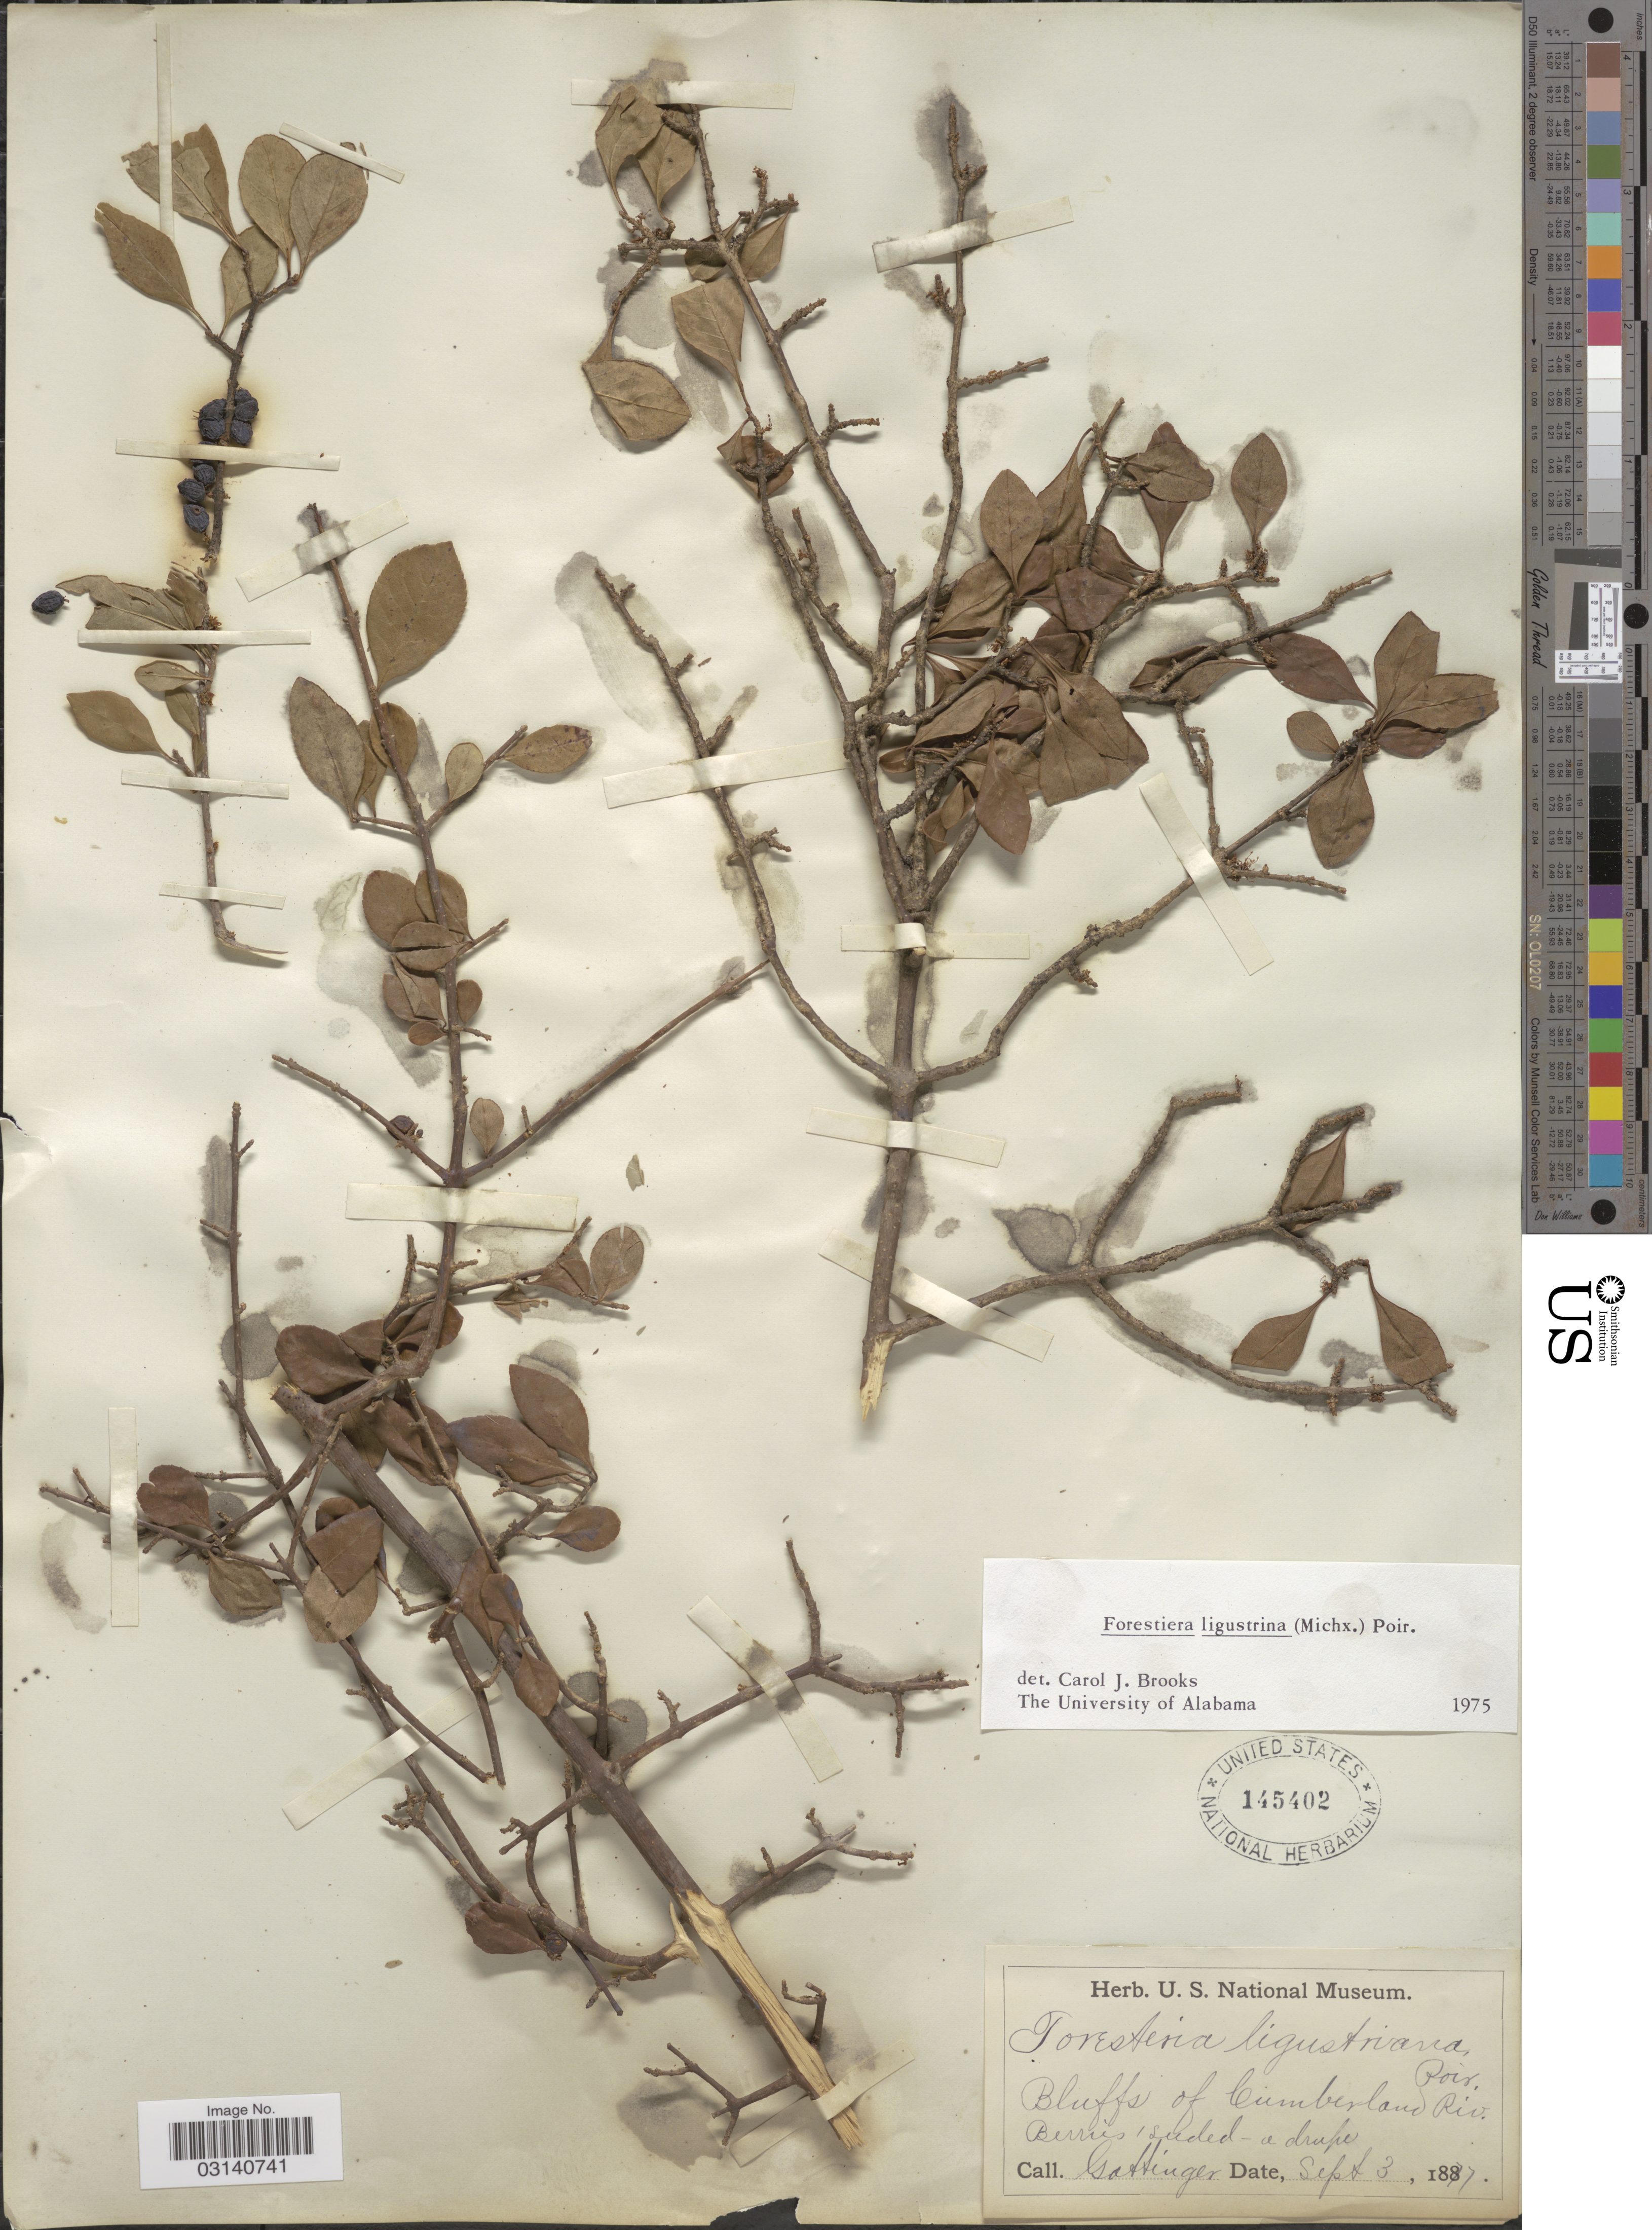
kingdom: Plantae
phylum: Tracheophyta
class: Magnoliopsida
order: Lamiales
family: Oleaceae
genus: Forestiera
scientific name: Forestiera ligustrina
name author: (Michx.) Poir.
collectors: Gattinger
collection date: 1877-09-03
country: United States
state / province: Tennessee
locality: Bluffs of Cumberland Riv.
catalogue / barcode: US 145402